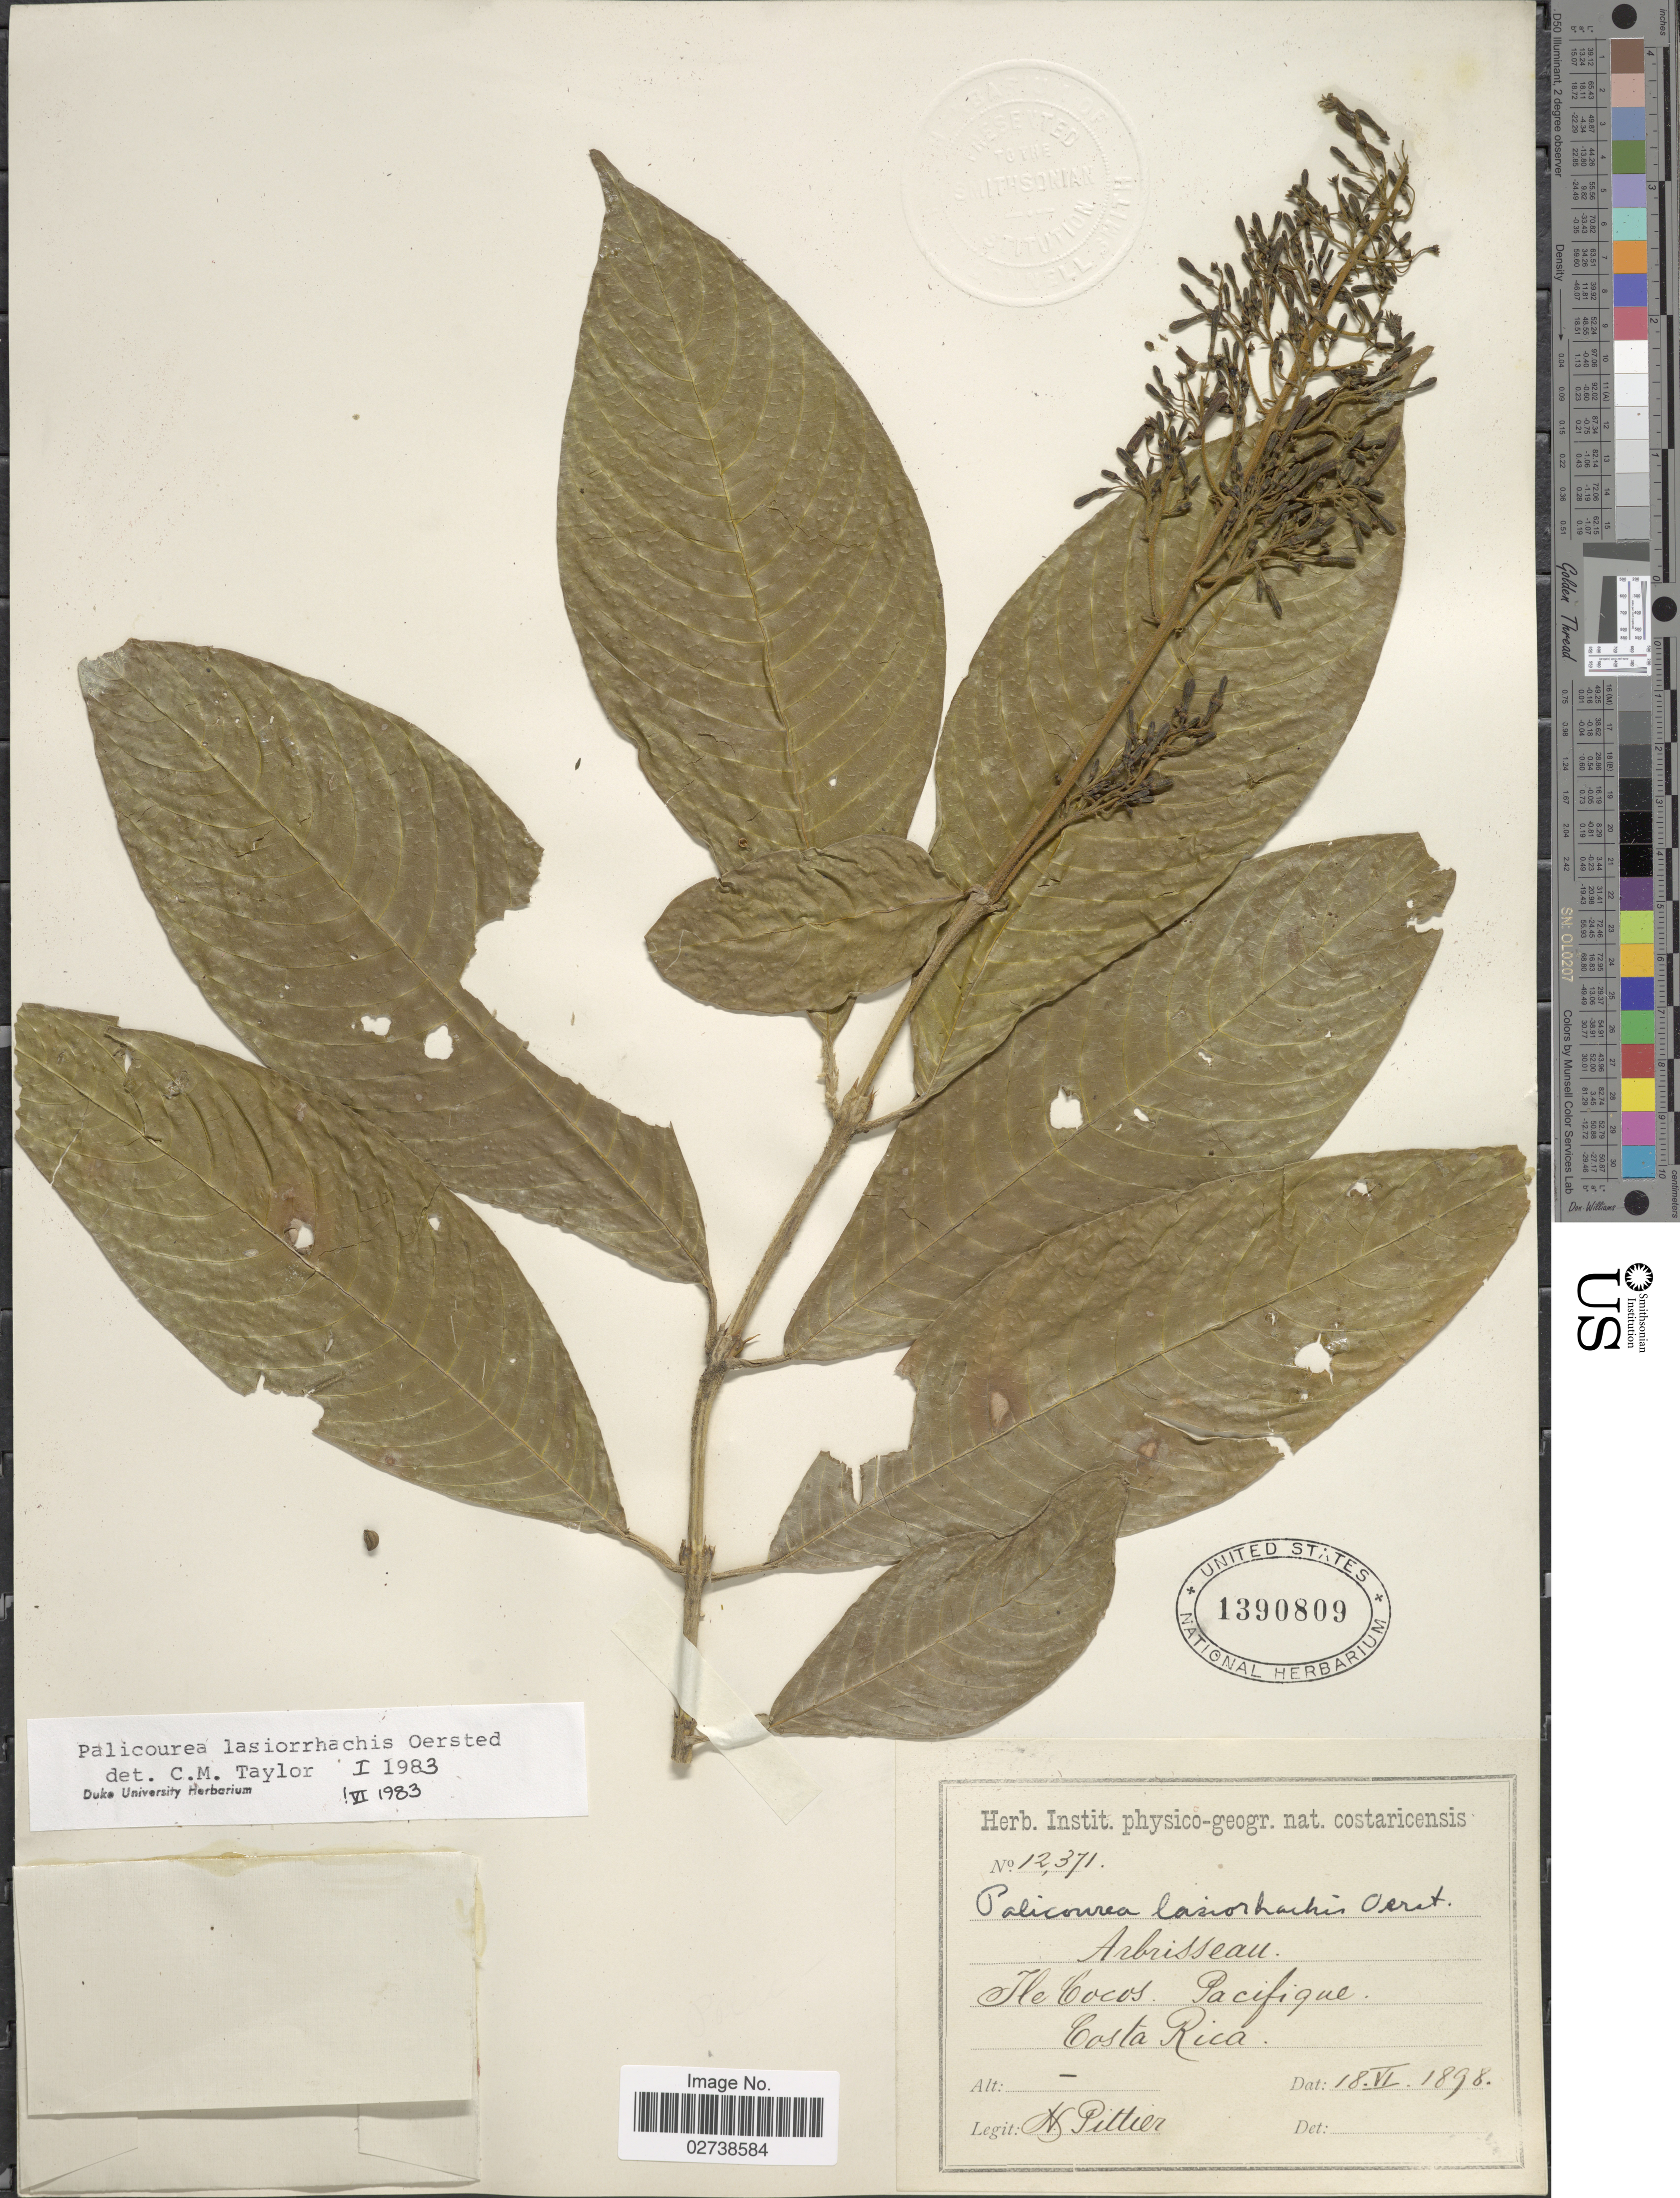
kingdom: Plantae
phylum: Tracheophyta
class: Magnoliopsida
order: Gentianales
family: Rubiaceae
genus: Palicourea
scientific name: Palicourea lasiorrhachis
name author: Oerst.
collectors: H. F. Pittier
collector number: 12371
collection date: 1898-06-18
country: Costa Rica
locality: Ile Cocos, Pacifique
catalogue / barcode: US 1390809